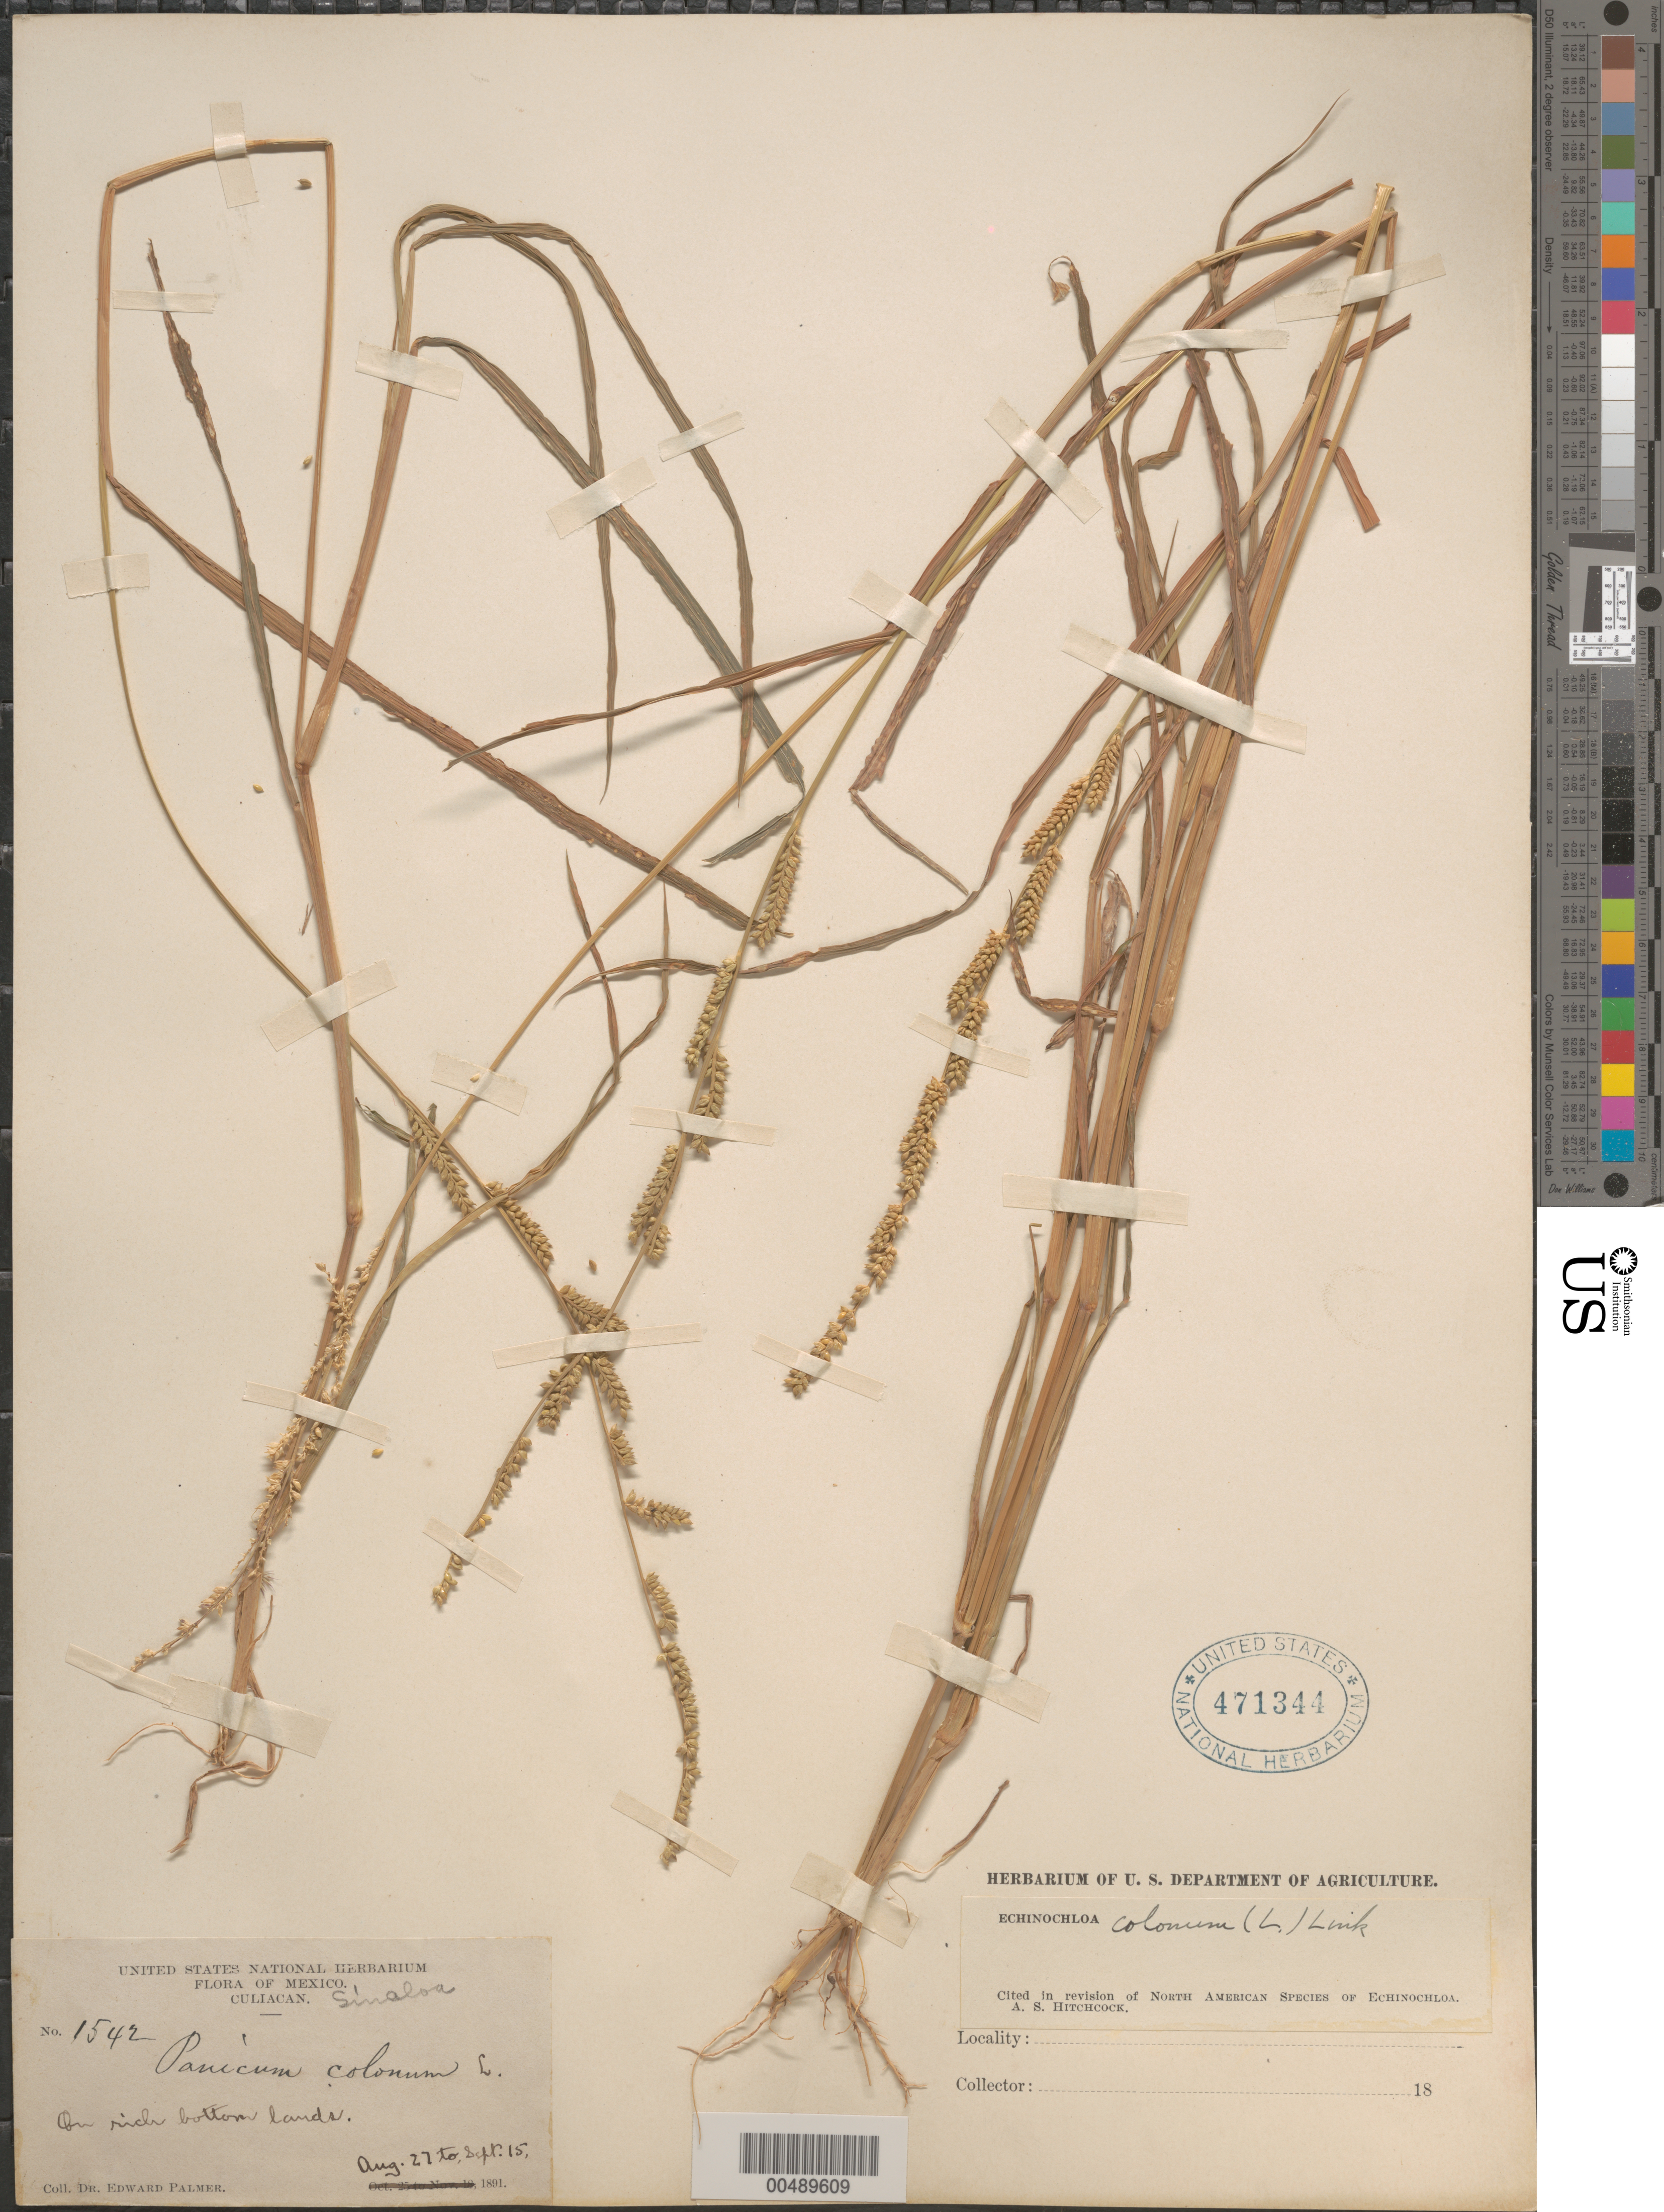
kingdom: Plantae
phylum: Tracheophyta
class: Liliopsida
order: Poales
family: Poaceae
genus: Echinochloa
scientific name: Echinochloa colona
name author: (L.) Link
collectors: E. Palmer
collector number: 1542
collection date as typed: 27 Aug 1891 to 15 Sep 1891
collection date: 1891-08-27/1891-09-15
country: Mexico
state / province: Sinaloa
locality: Cuiliacan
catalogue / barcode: US 471344